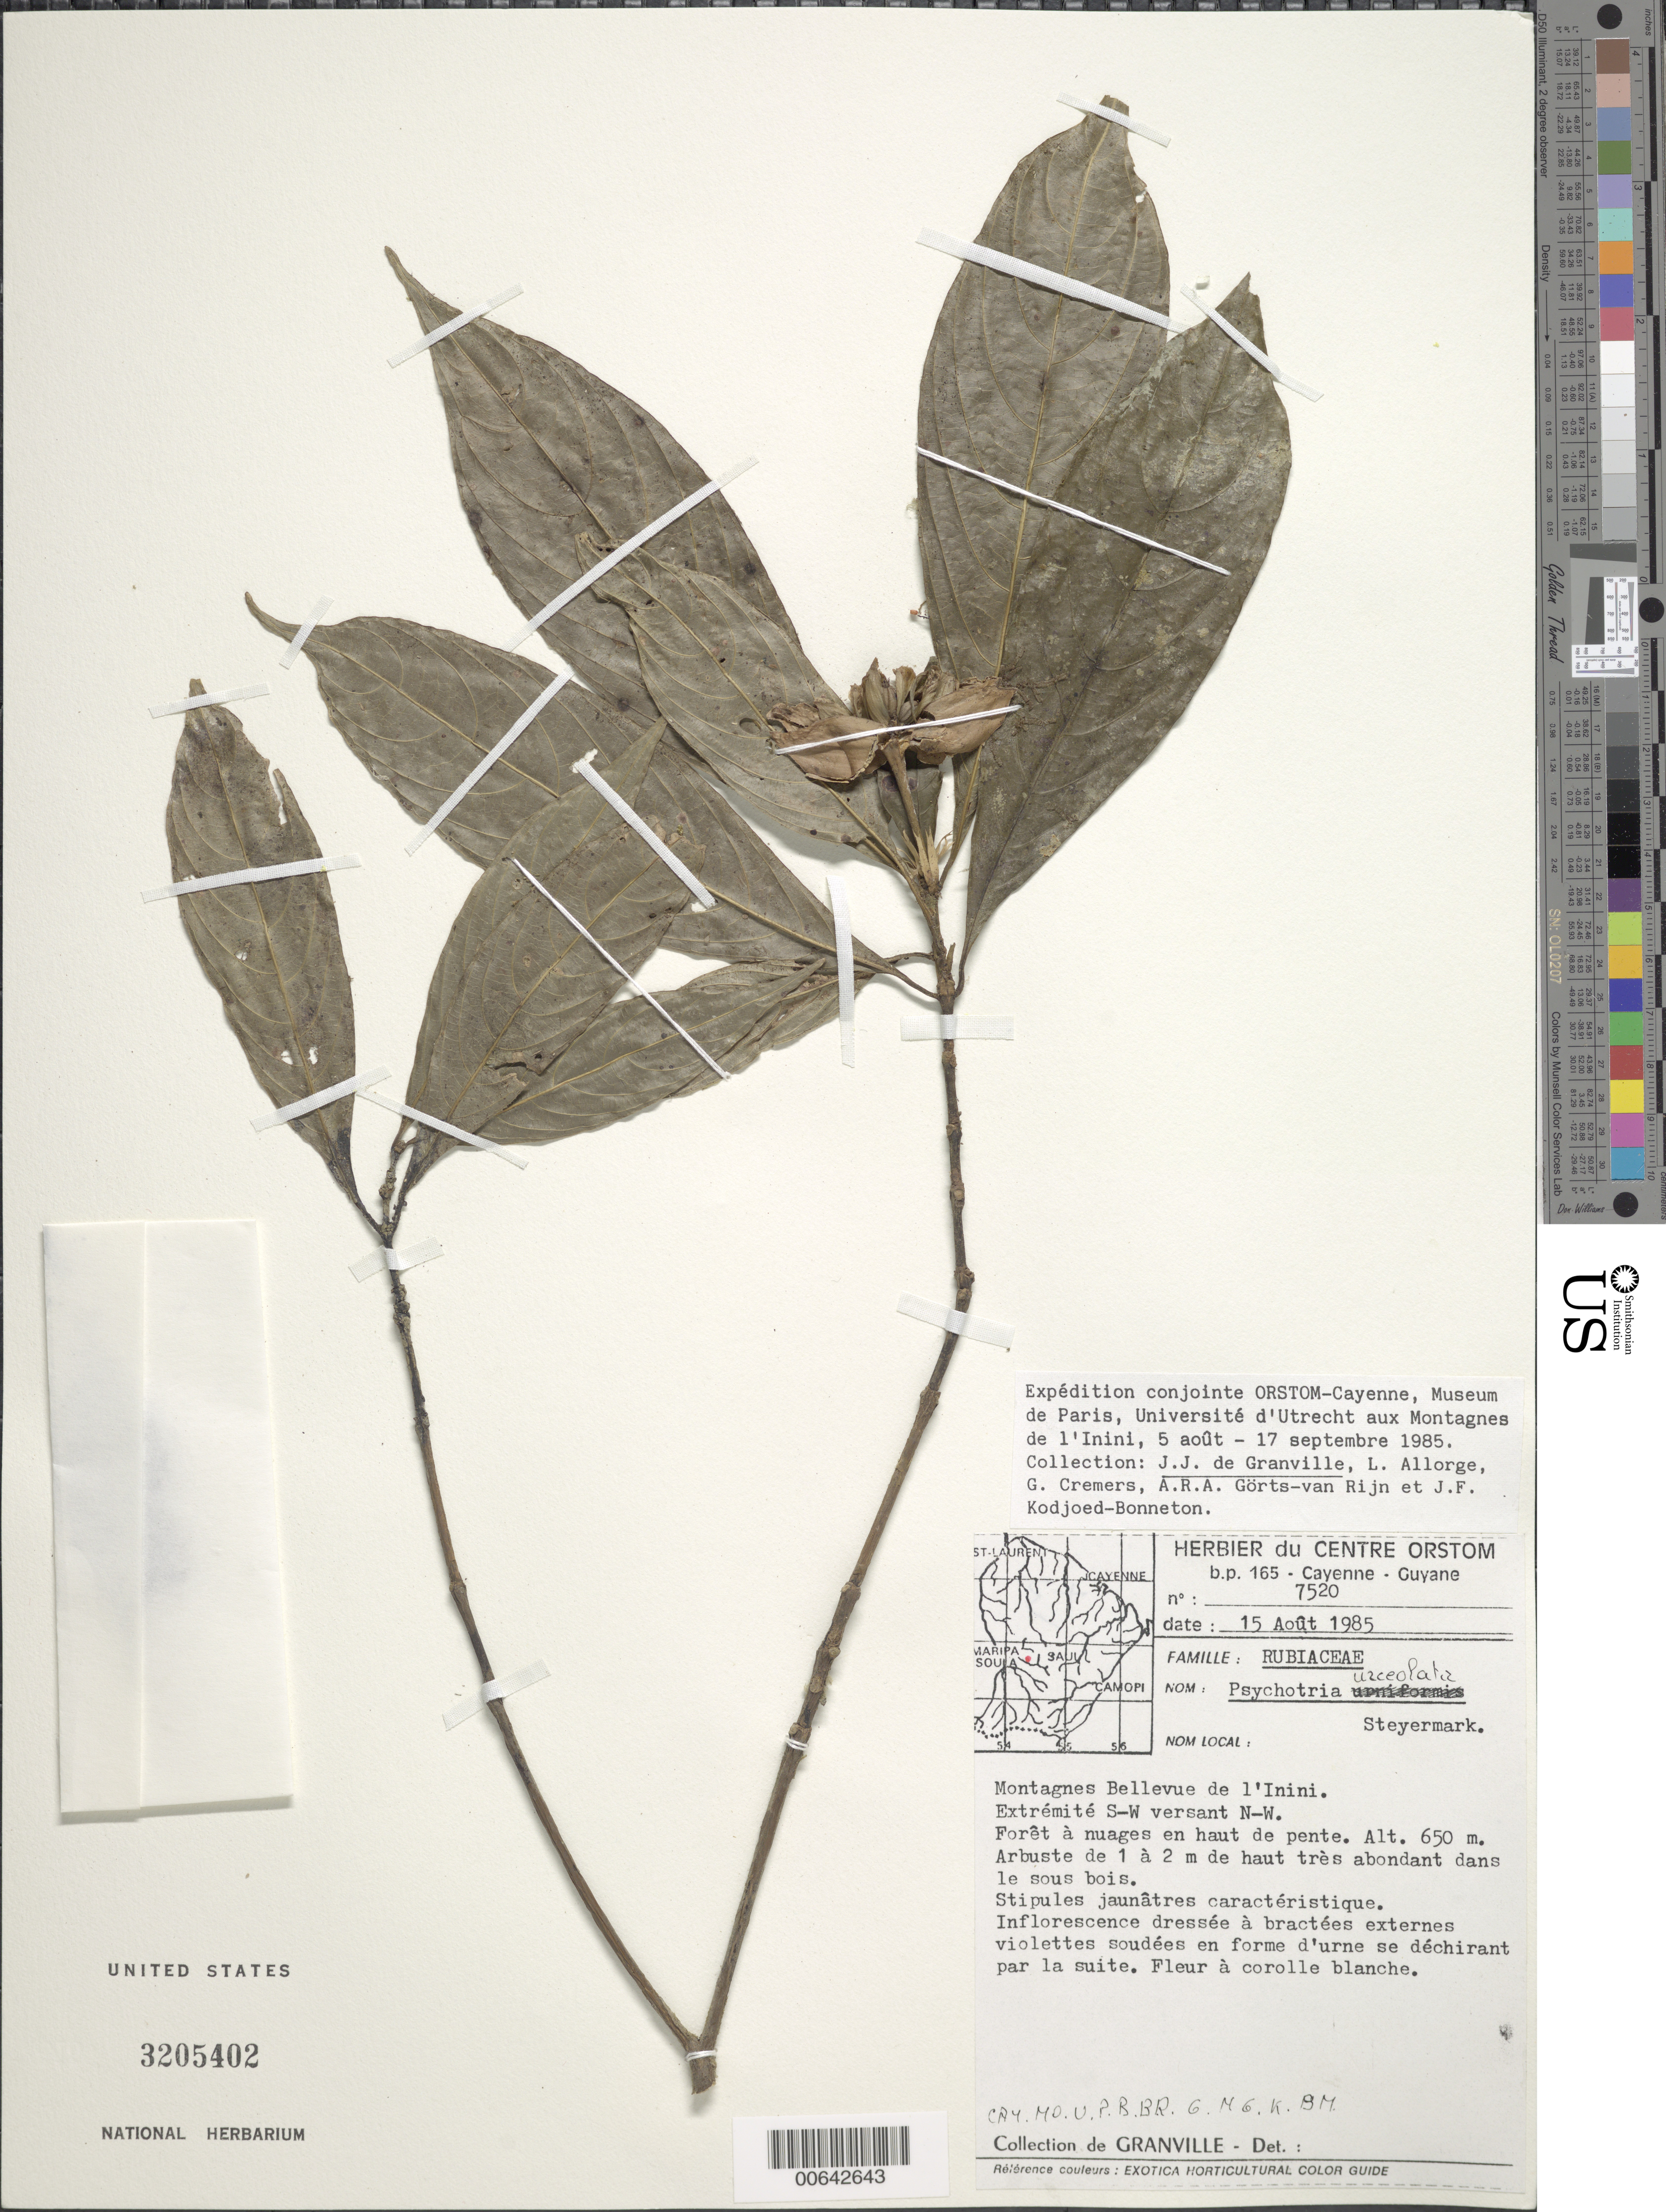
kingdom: Plantae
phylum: Tracheophyta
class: Magnoliopsida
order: Gentianales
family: Rubiaceae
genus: Palicourea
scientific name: Palicourea urceolata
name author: (Steyerm.) Delprete & J.H. Kirkbr.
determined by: Kirkbride, J. H., Jr.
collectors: J.-J. de Granville, L. Allorge, G. Cremers, A. .R. A. Görts-van Rijn & J. Kodjoed-Bonneton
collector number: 7520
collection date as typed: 15-Aug-85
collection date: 1985-08-15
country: French Guiana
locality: Montagnes Bellevue de l'Inini, extrémité S-W versant N-W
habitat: Forêt a nuages en haut de pente; dans le sous bois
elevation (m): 650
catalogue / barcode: US 3205402